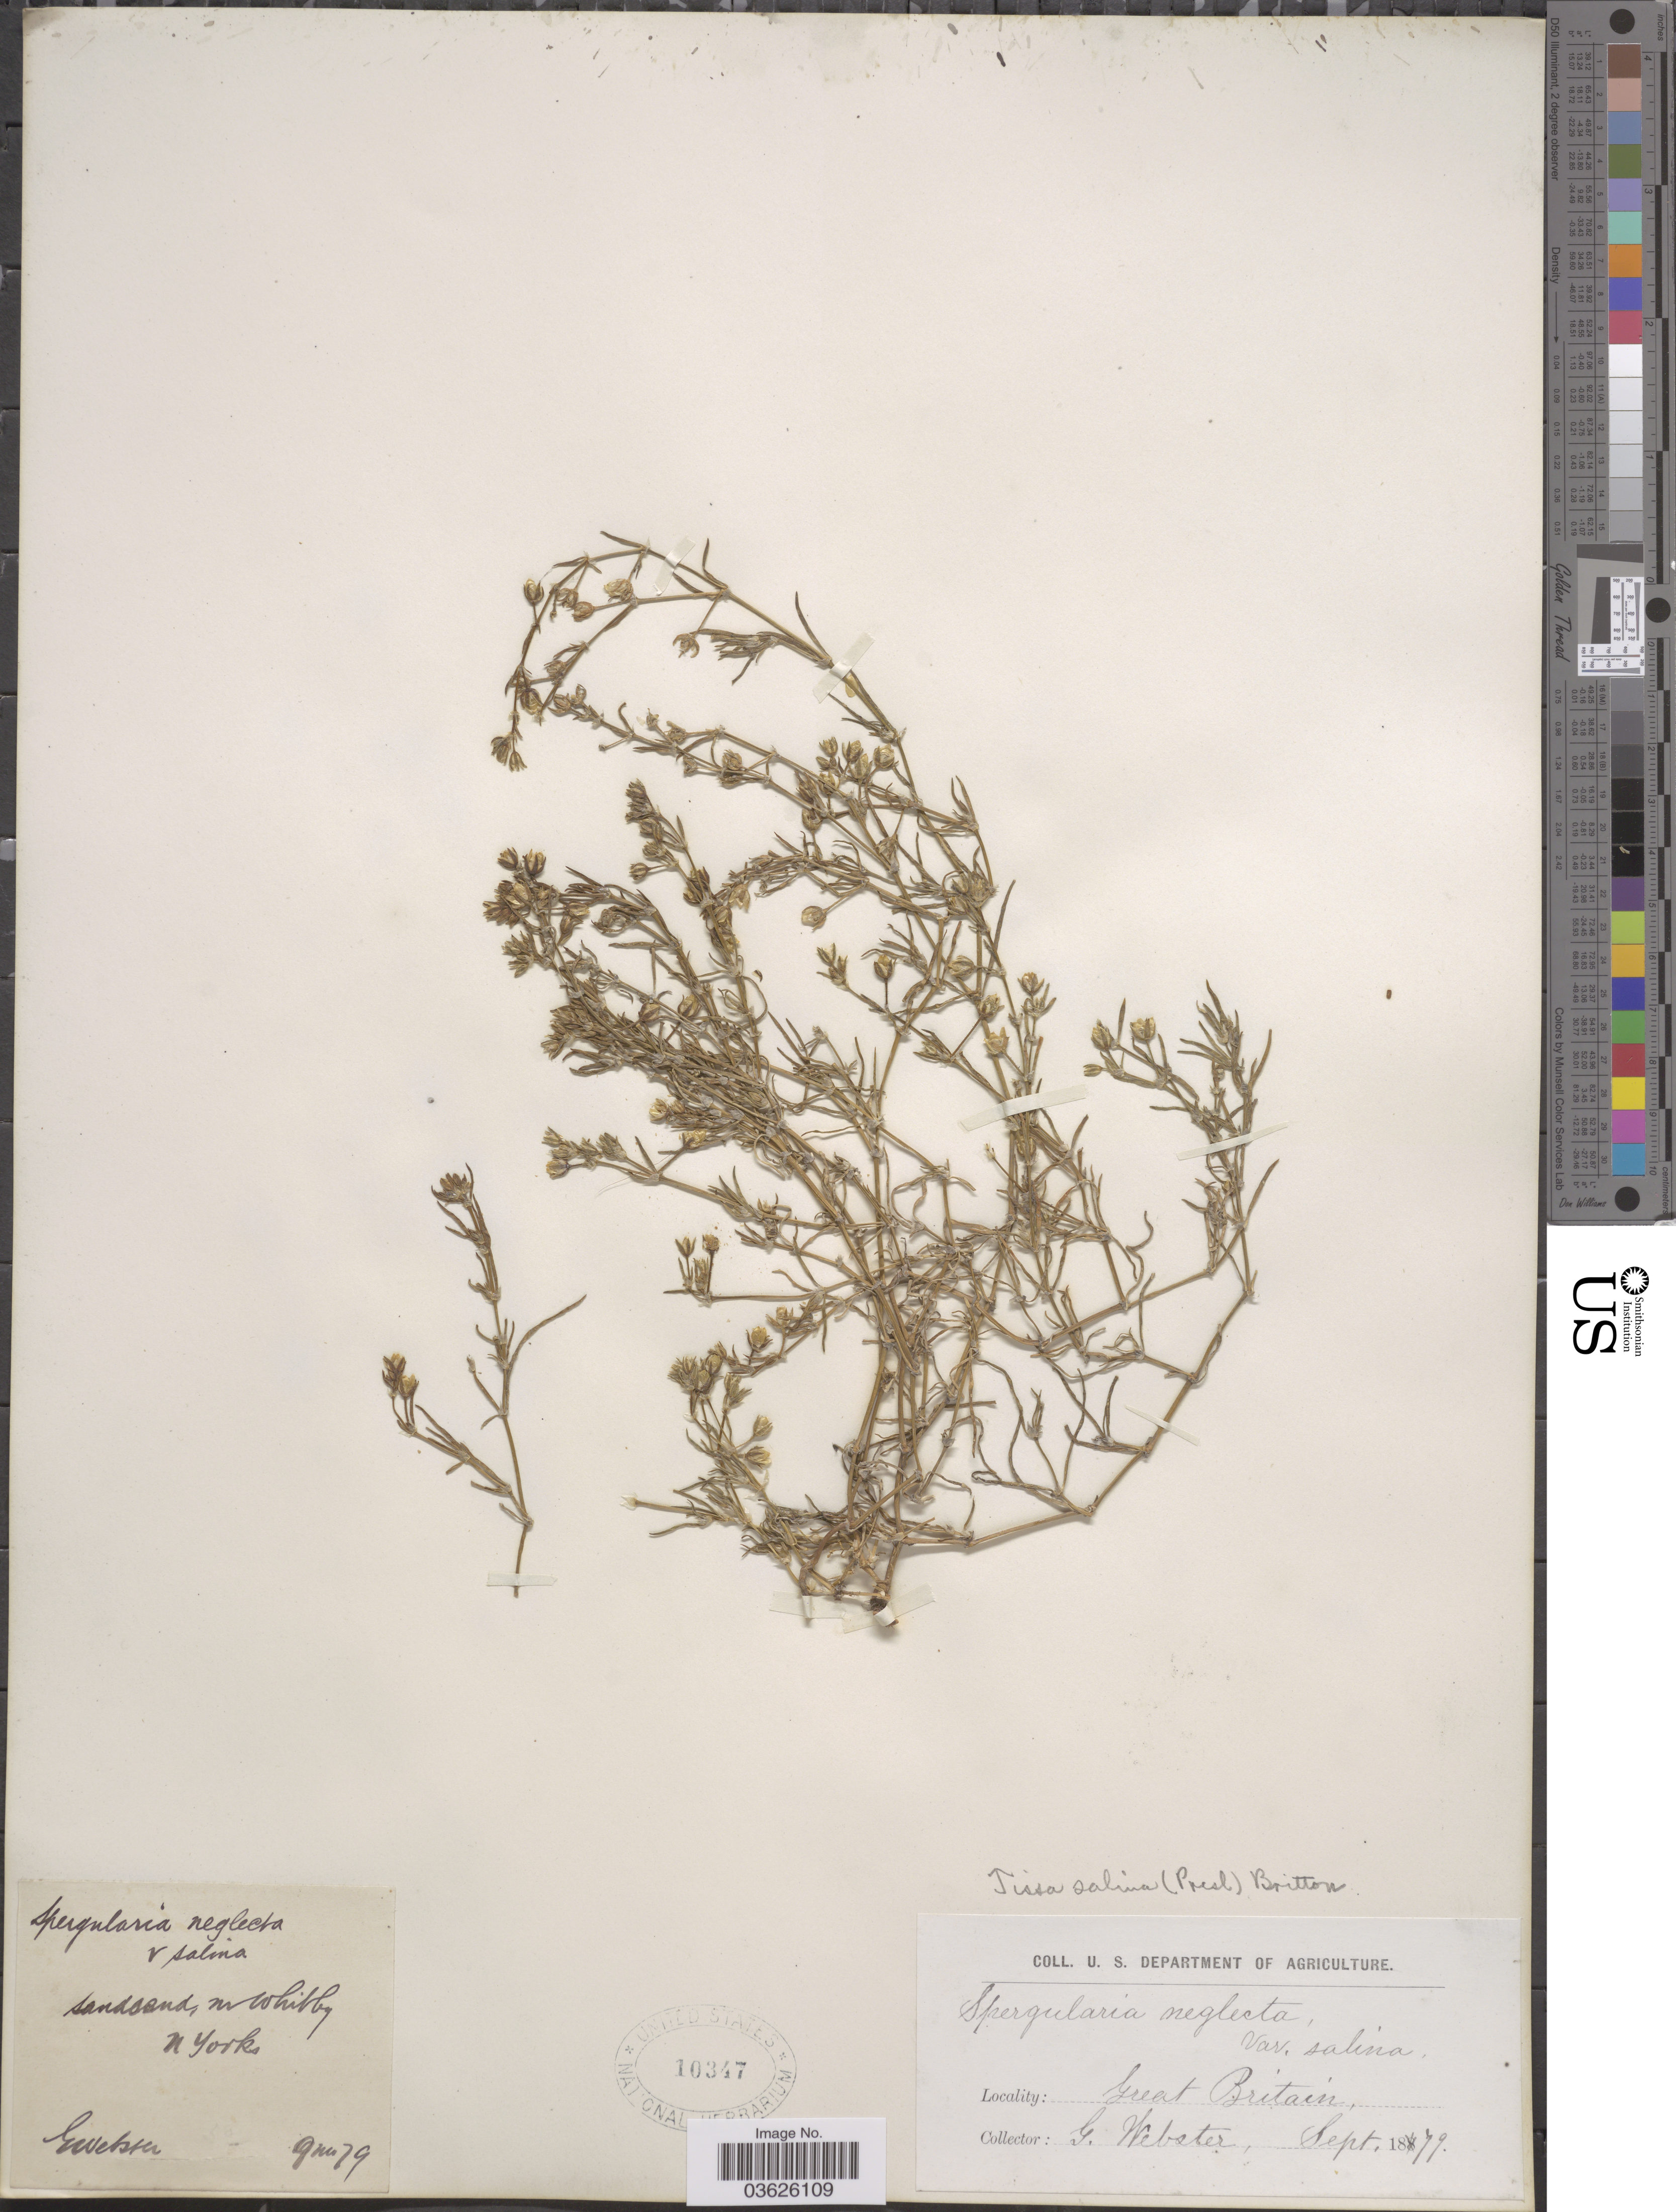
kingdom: Plantae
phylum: Tracheophyta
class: Magnoliopsida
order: Caryophyllales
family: Caryophyllaceae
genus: Tissa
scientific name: Tissa salina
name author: (J. Presl & C. Presl) Britton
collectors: G. Webster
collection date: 1879-09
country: United Kingdom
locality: N Yorks. Great Britain.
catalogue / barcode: US 10347